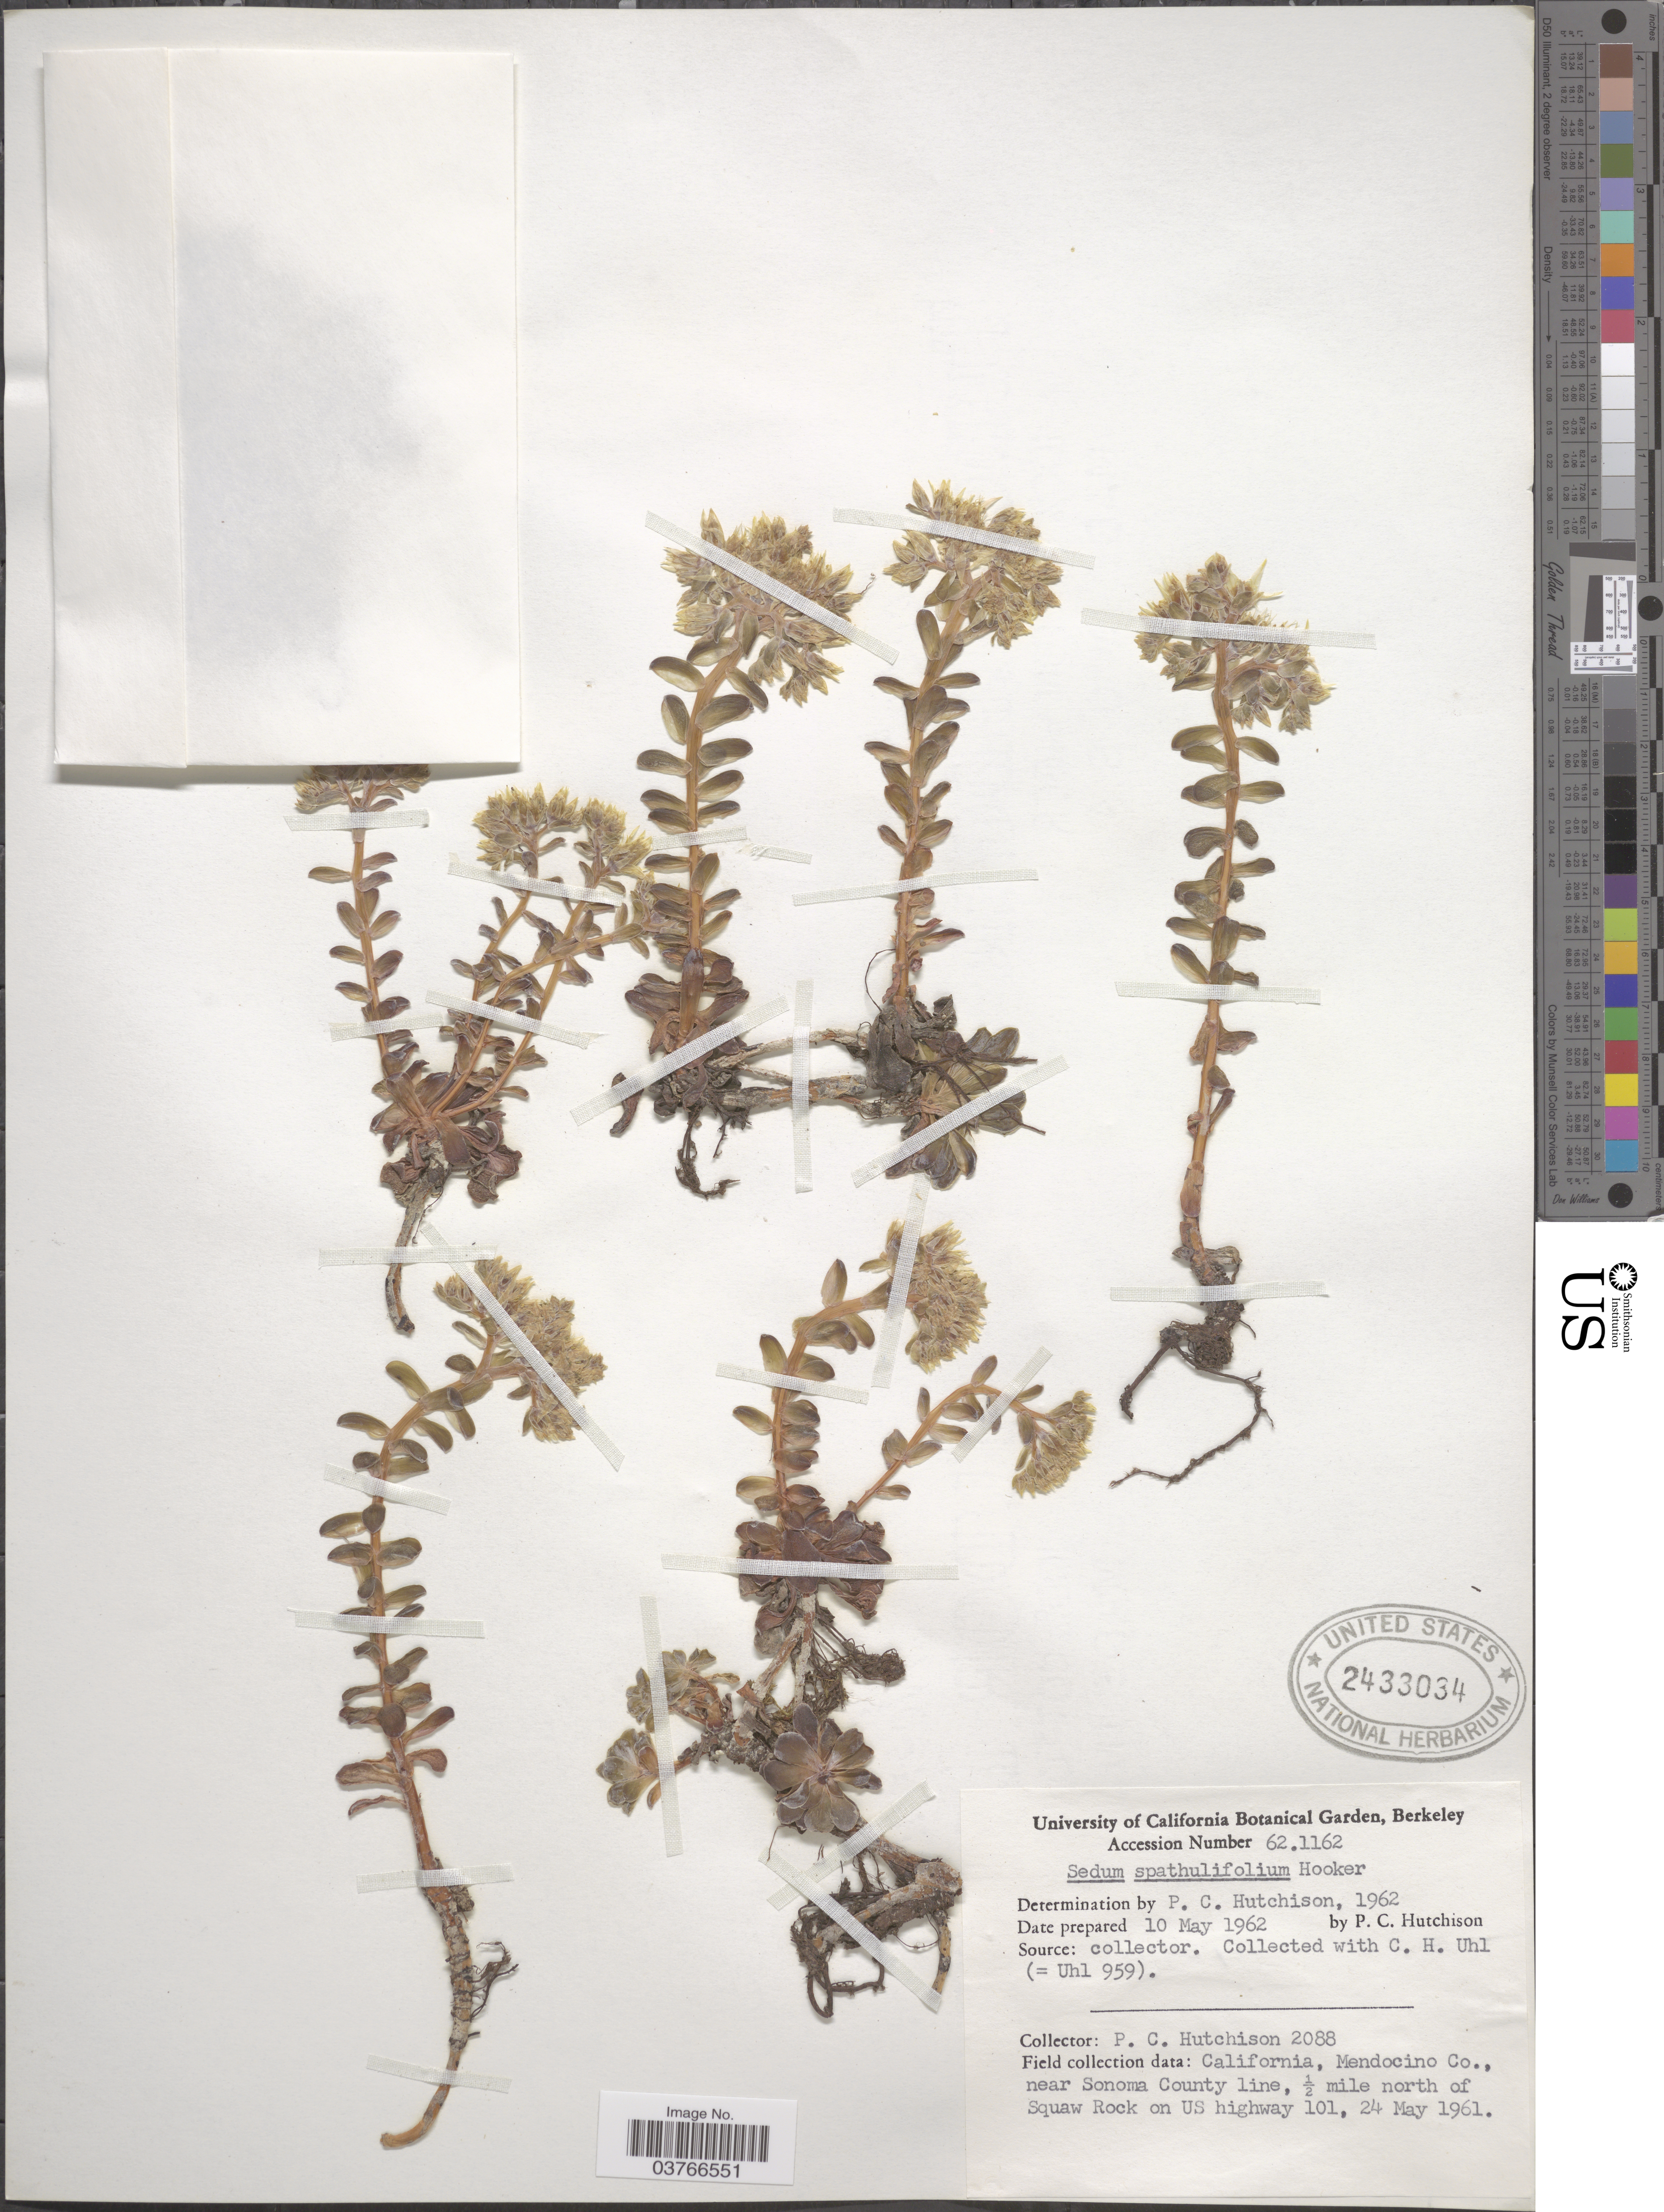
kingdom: Plantae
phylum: Tracheophyta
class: Magnoliopsida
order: Saxifragales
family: Crassulaceae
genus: Sedum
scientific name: Sedum spathulifolium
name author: Hook.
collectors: P. C. Hutchison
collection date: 1962-05-10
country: United States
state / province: California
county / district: Alameda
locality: University of California Botanical Garden, Berkeley.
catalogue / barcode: US 2433034